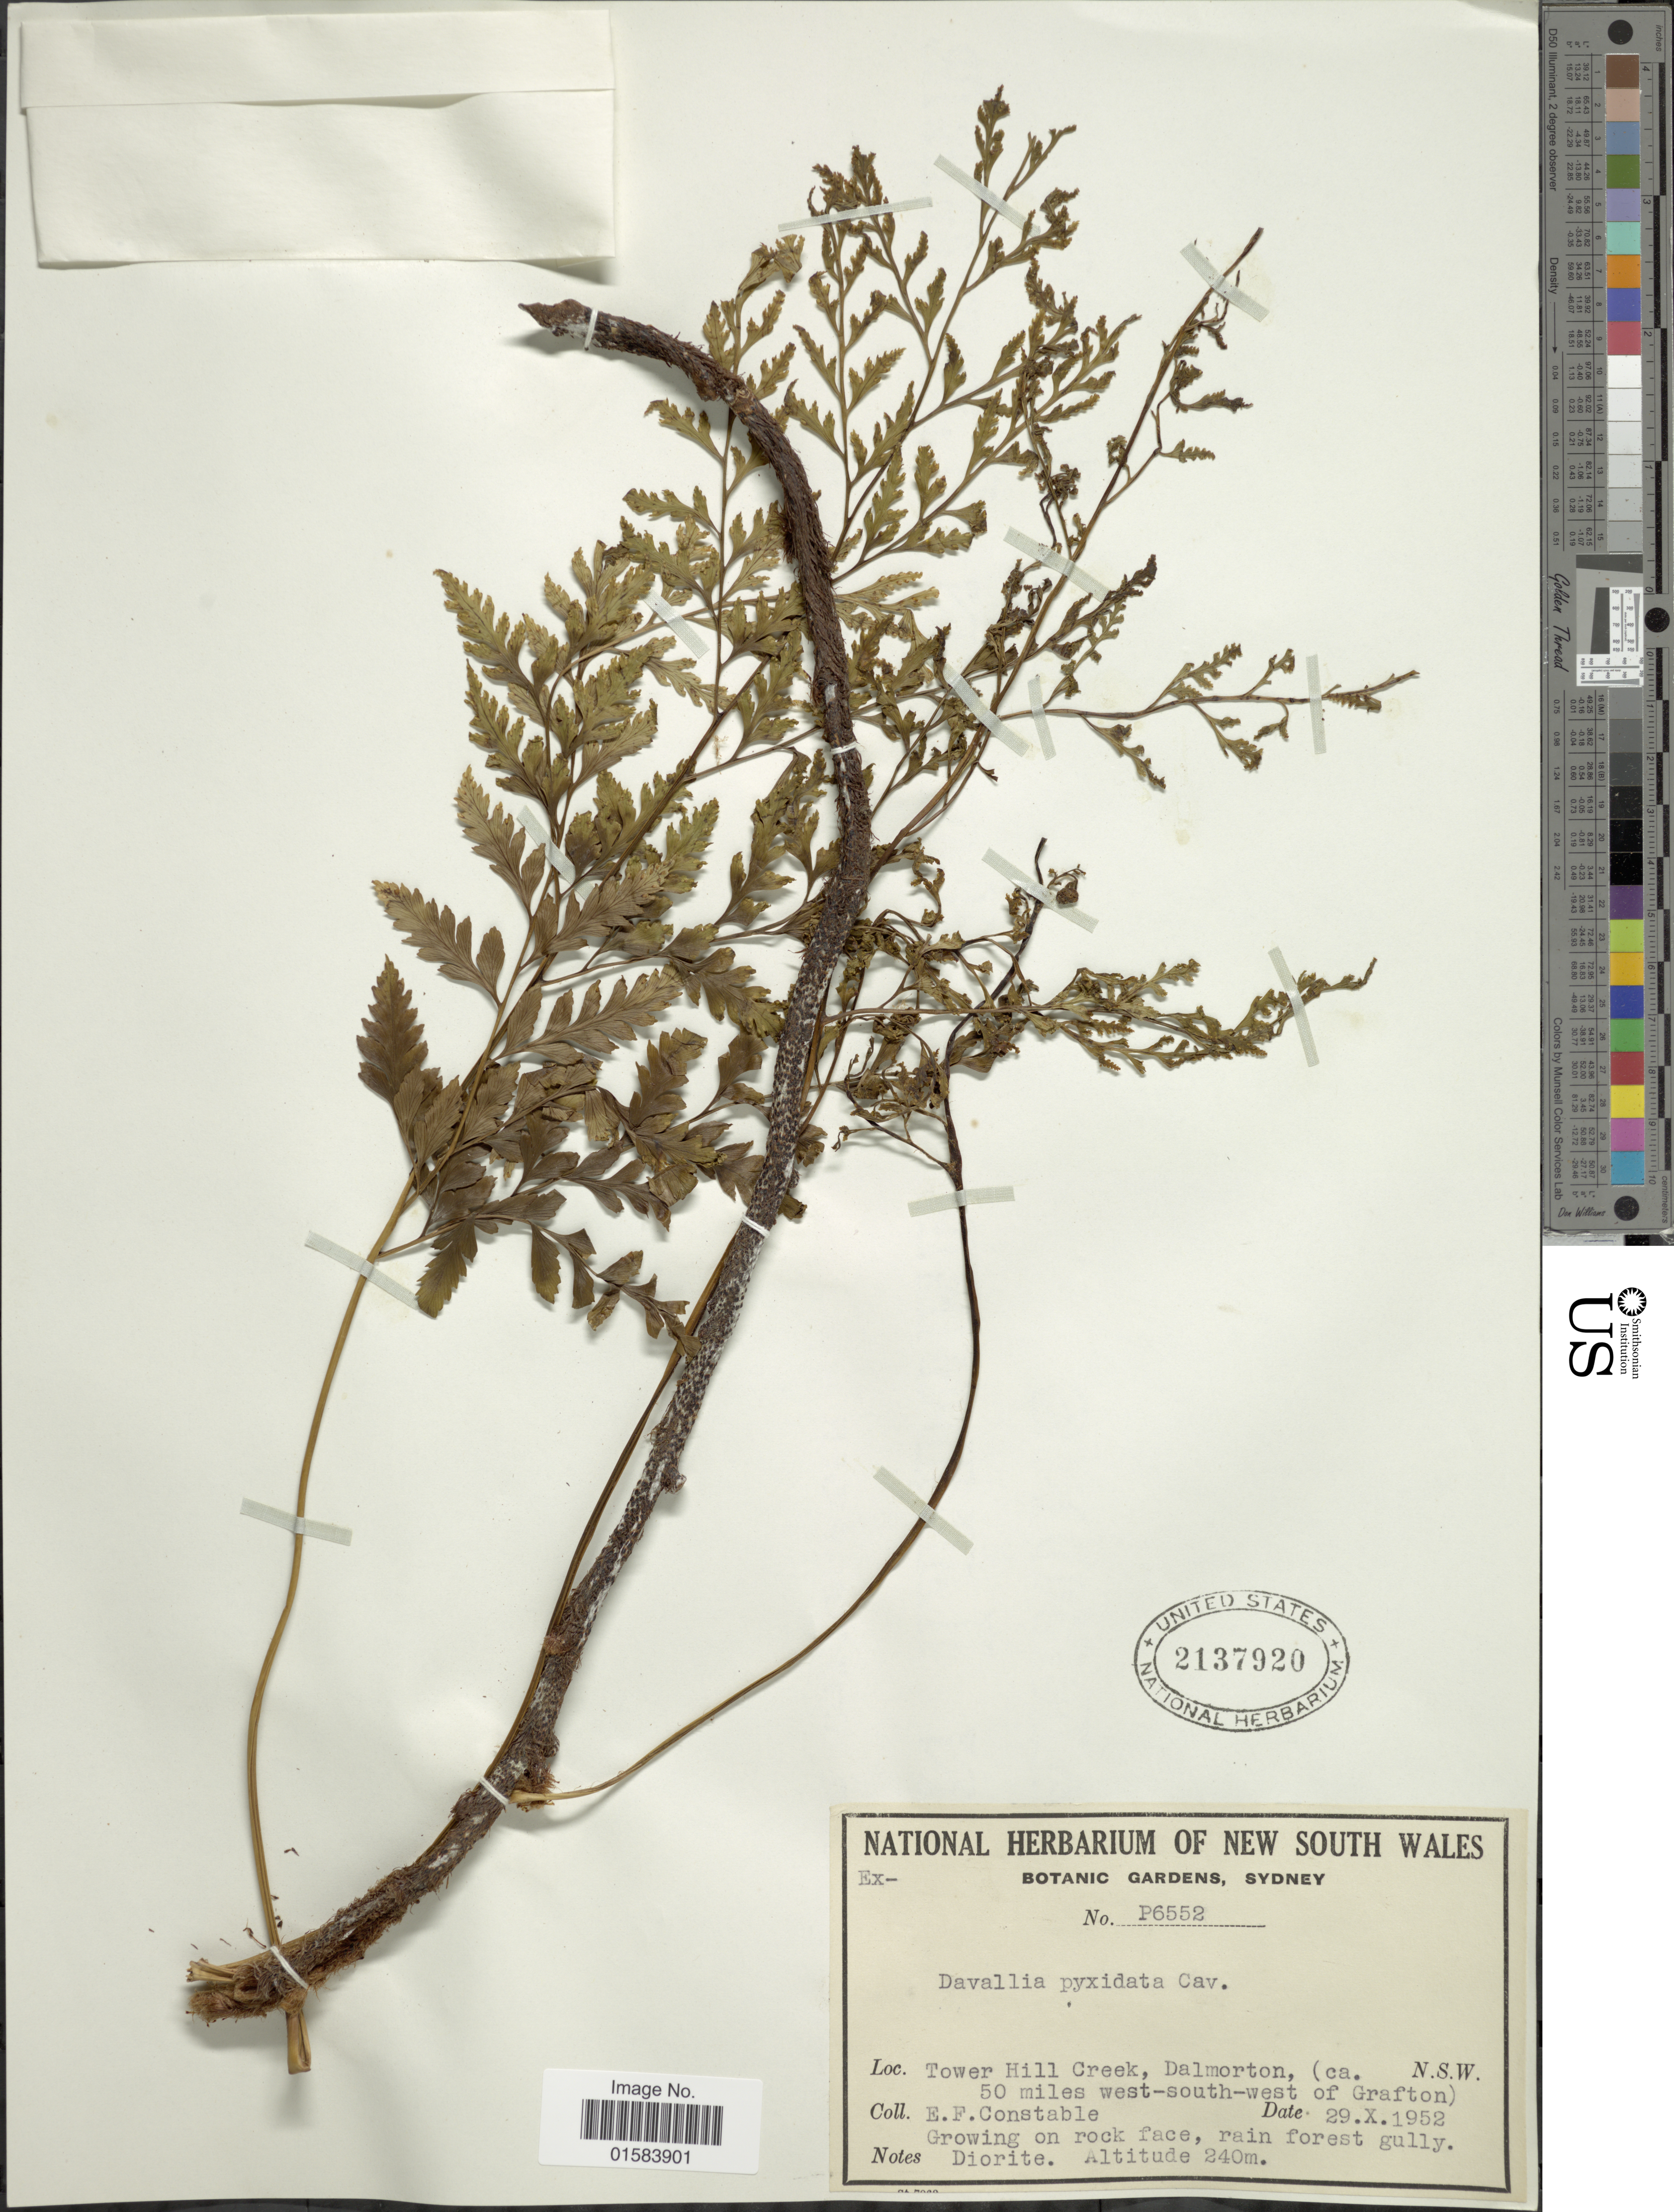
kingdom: Plantae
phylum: Tracheophyta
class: Polypodiopsida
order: Polypodiales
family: Davalliaceae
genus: Davallia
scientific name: Davallia solida var. pyxidata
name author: (Cav.) Noot.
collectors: E. F. Constable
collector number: P6552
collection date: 1952-10-29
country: Australia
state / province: New South Wales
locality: Tower Hill Creek, Dalmorton , (ca. 50 miles west-south-west of Grafton)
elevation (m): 240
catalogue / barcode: US 2137920